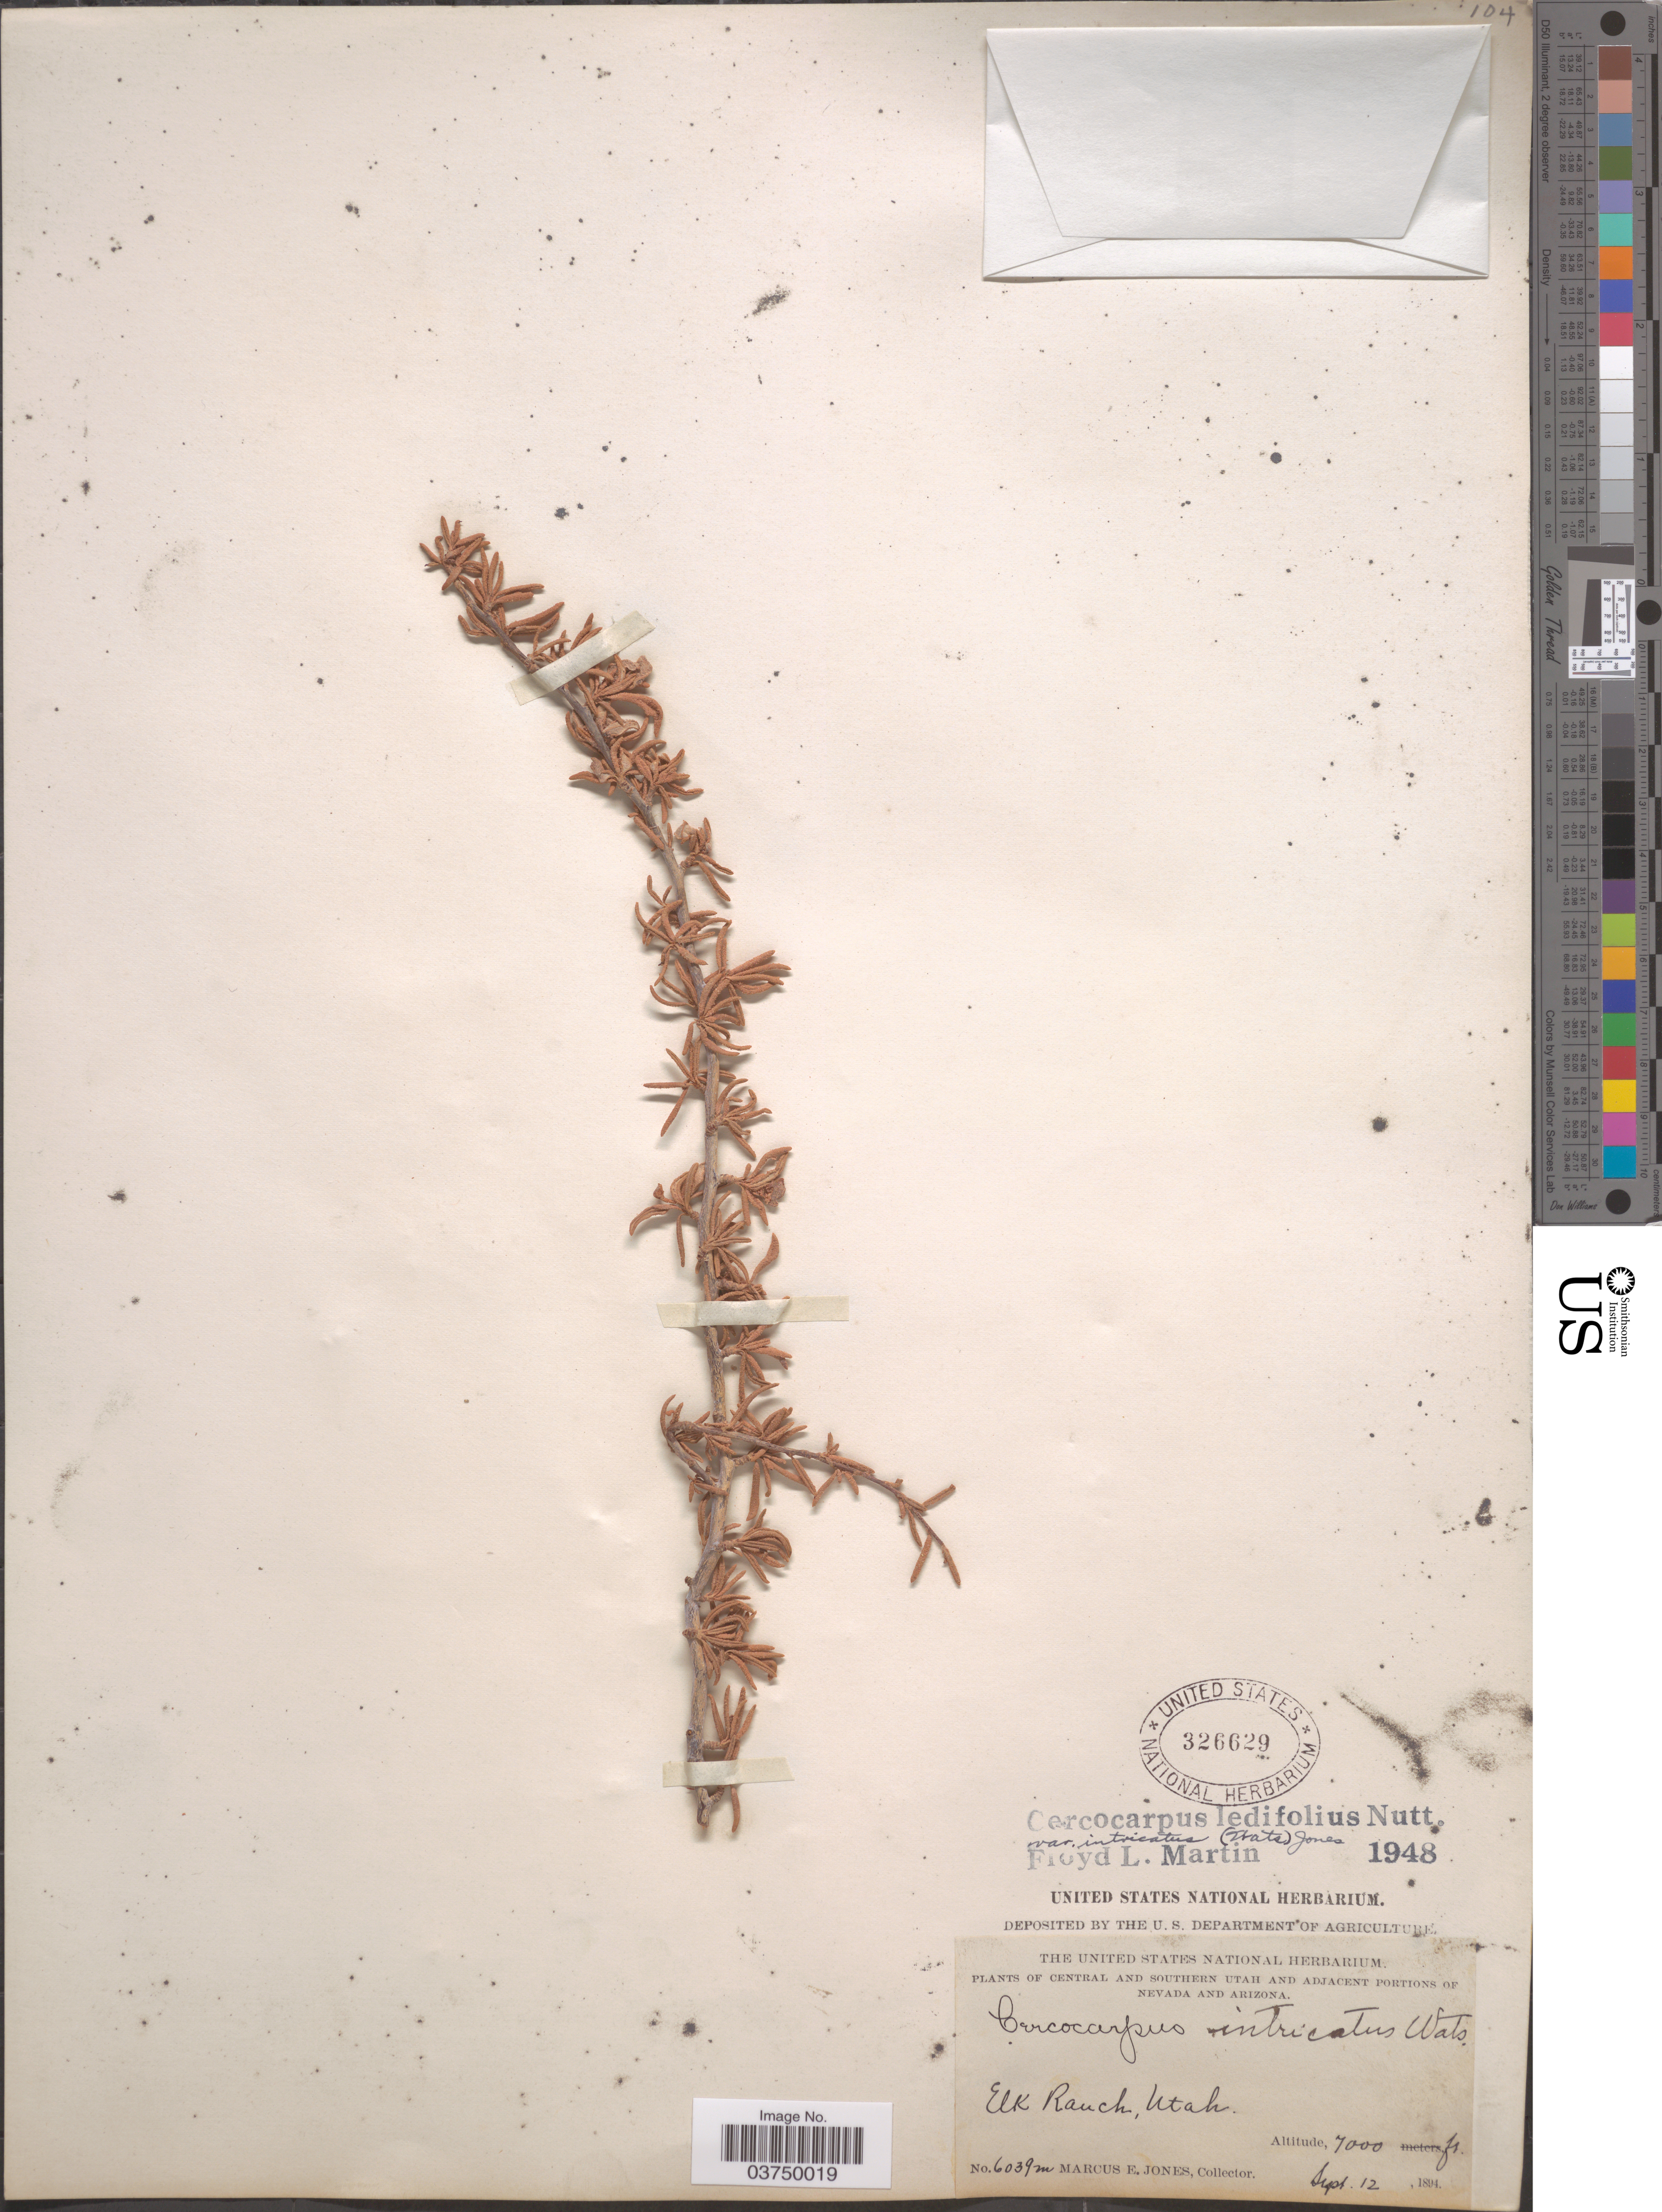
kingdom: Plantae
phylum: Tracheophyta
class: Magnoliopsida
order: Rosales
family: Rosaceae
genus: Cercocarpus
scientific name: Cercocarpus ledifolius var. intricatus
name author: Nutt.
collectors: M. E. Jones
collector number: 6039m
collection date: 1894-09-12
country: United States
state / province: Utah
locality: Central and Southern Utah. Elk Ranch.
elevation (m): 2134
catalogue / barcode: US 326629